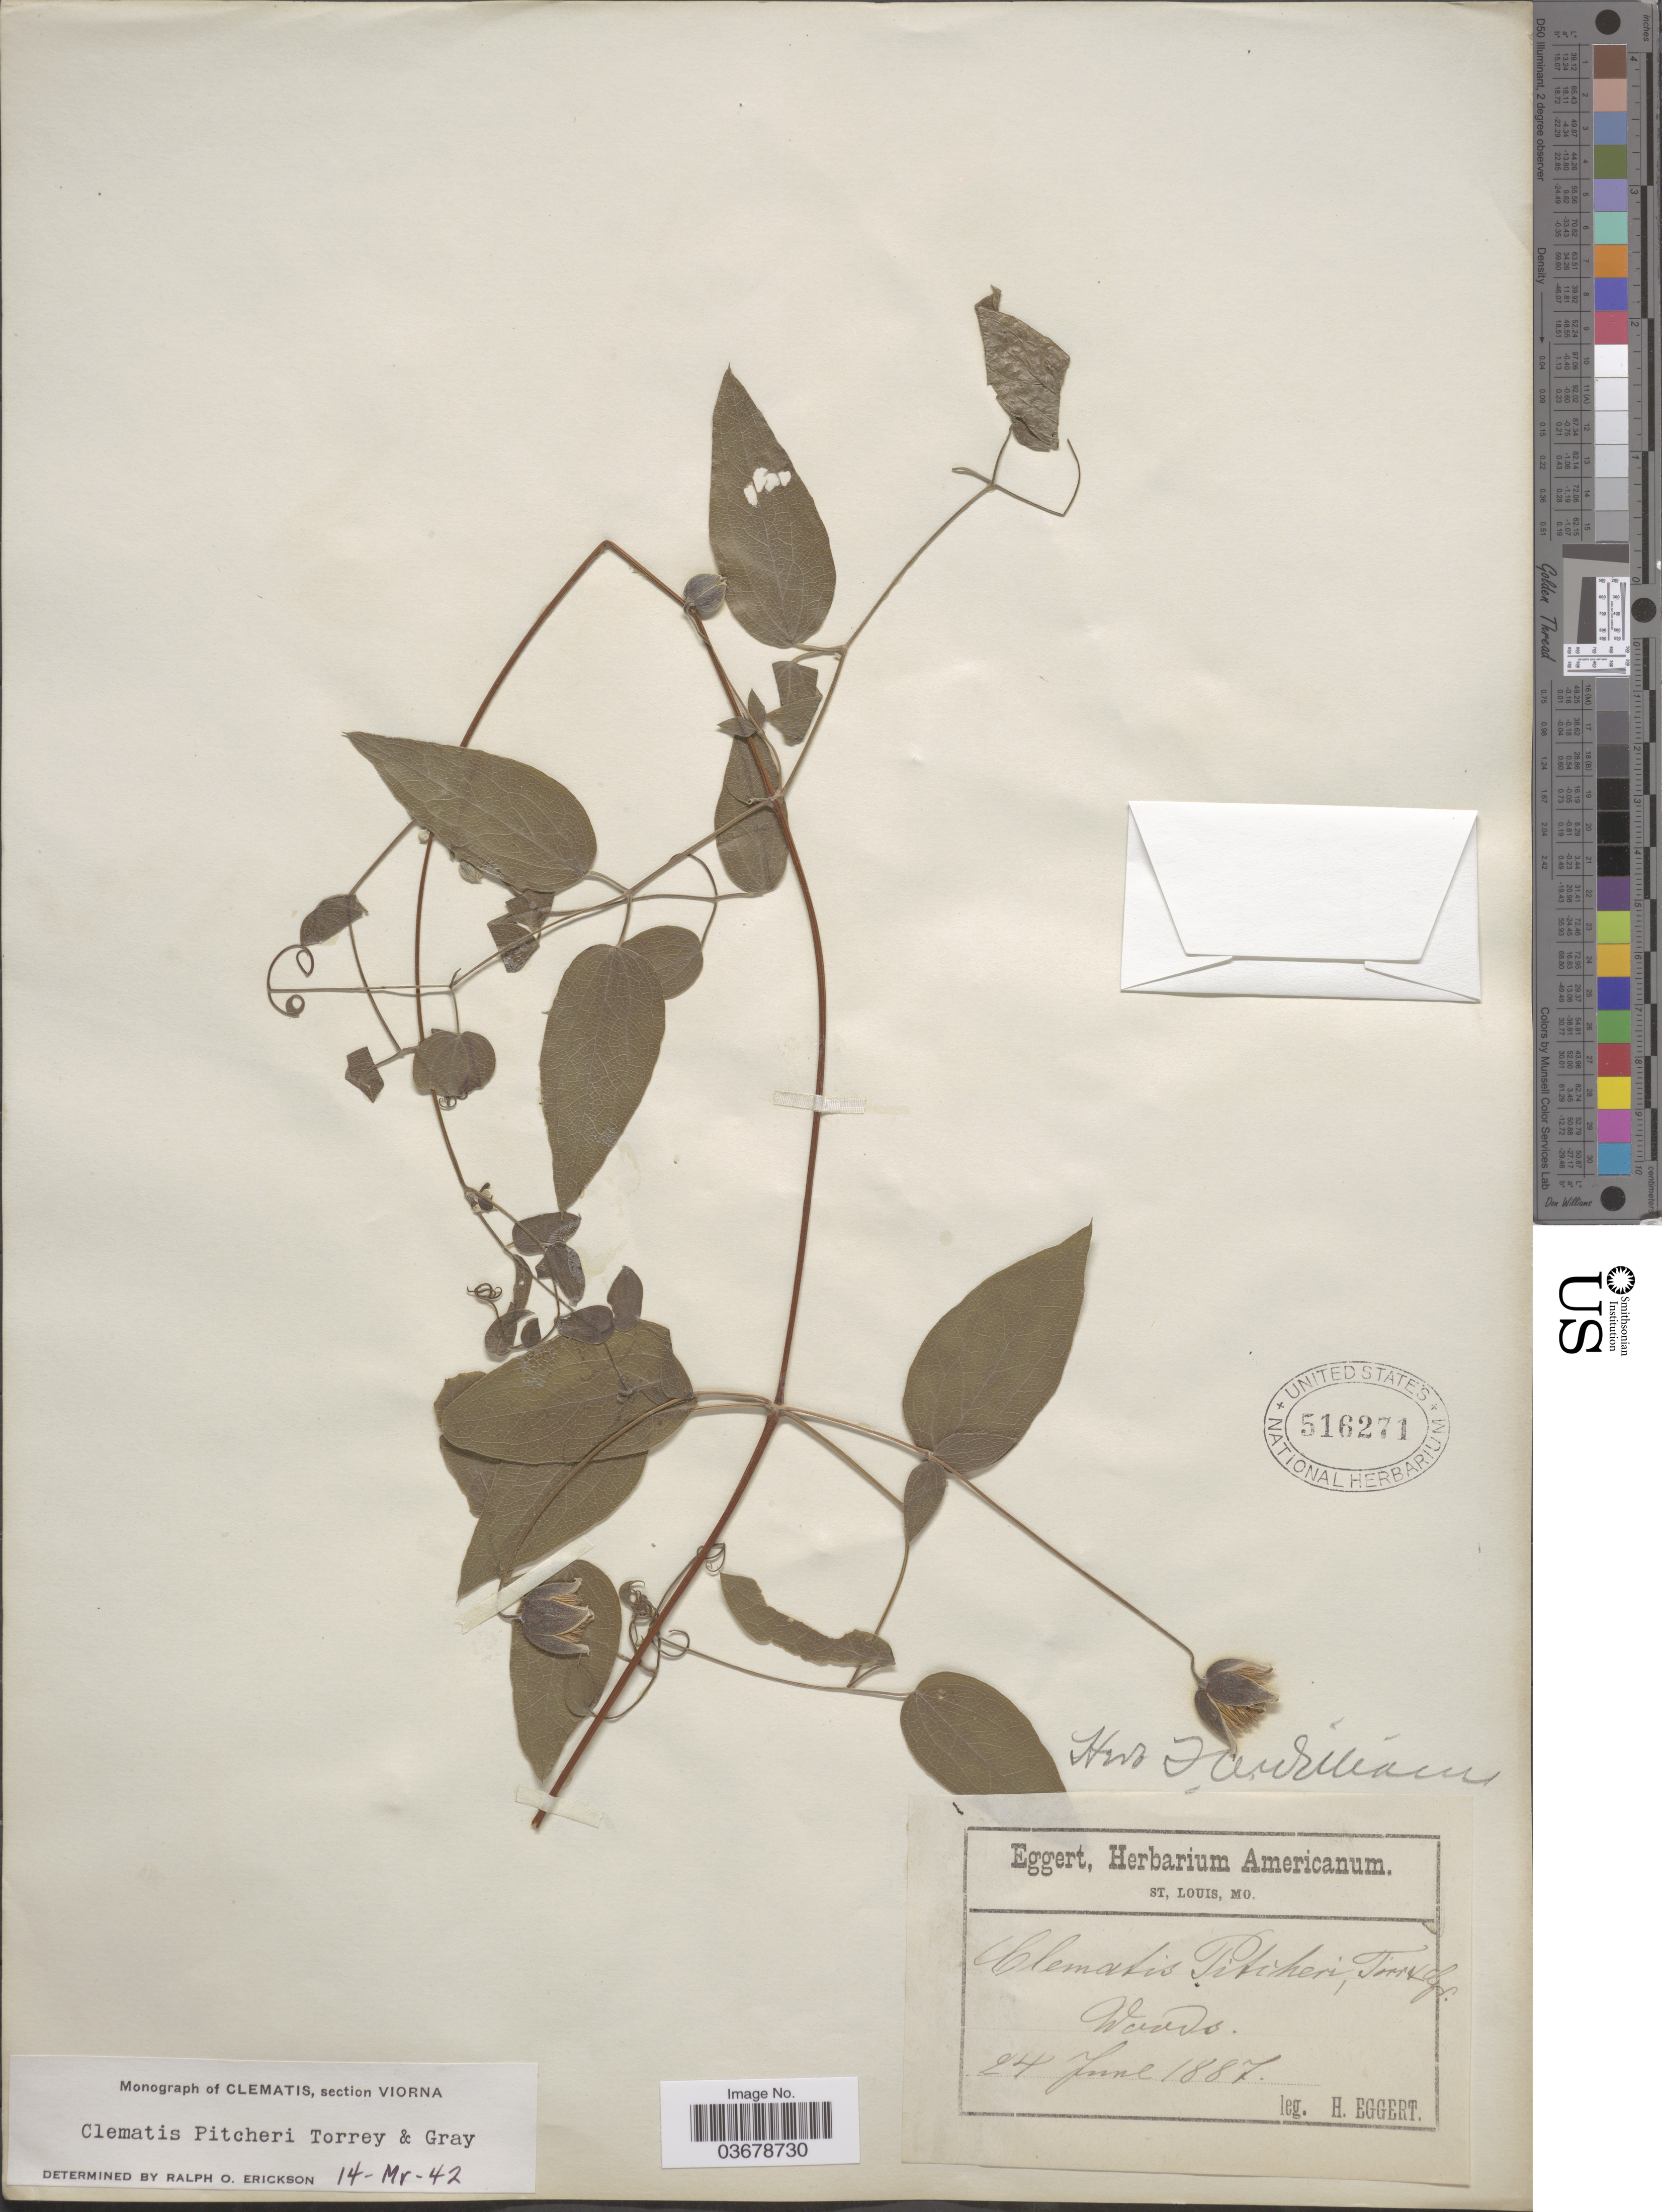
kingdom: Plantae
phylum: Tracheophyta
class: Magnoliopsida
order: Ranunculales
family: Ranunculaceae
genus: Clematis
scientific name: Clematis viorna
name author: L.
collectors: H. Eggert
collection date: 1887-06-24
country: United States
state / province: Missouri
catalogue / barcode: US 516271